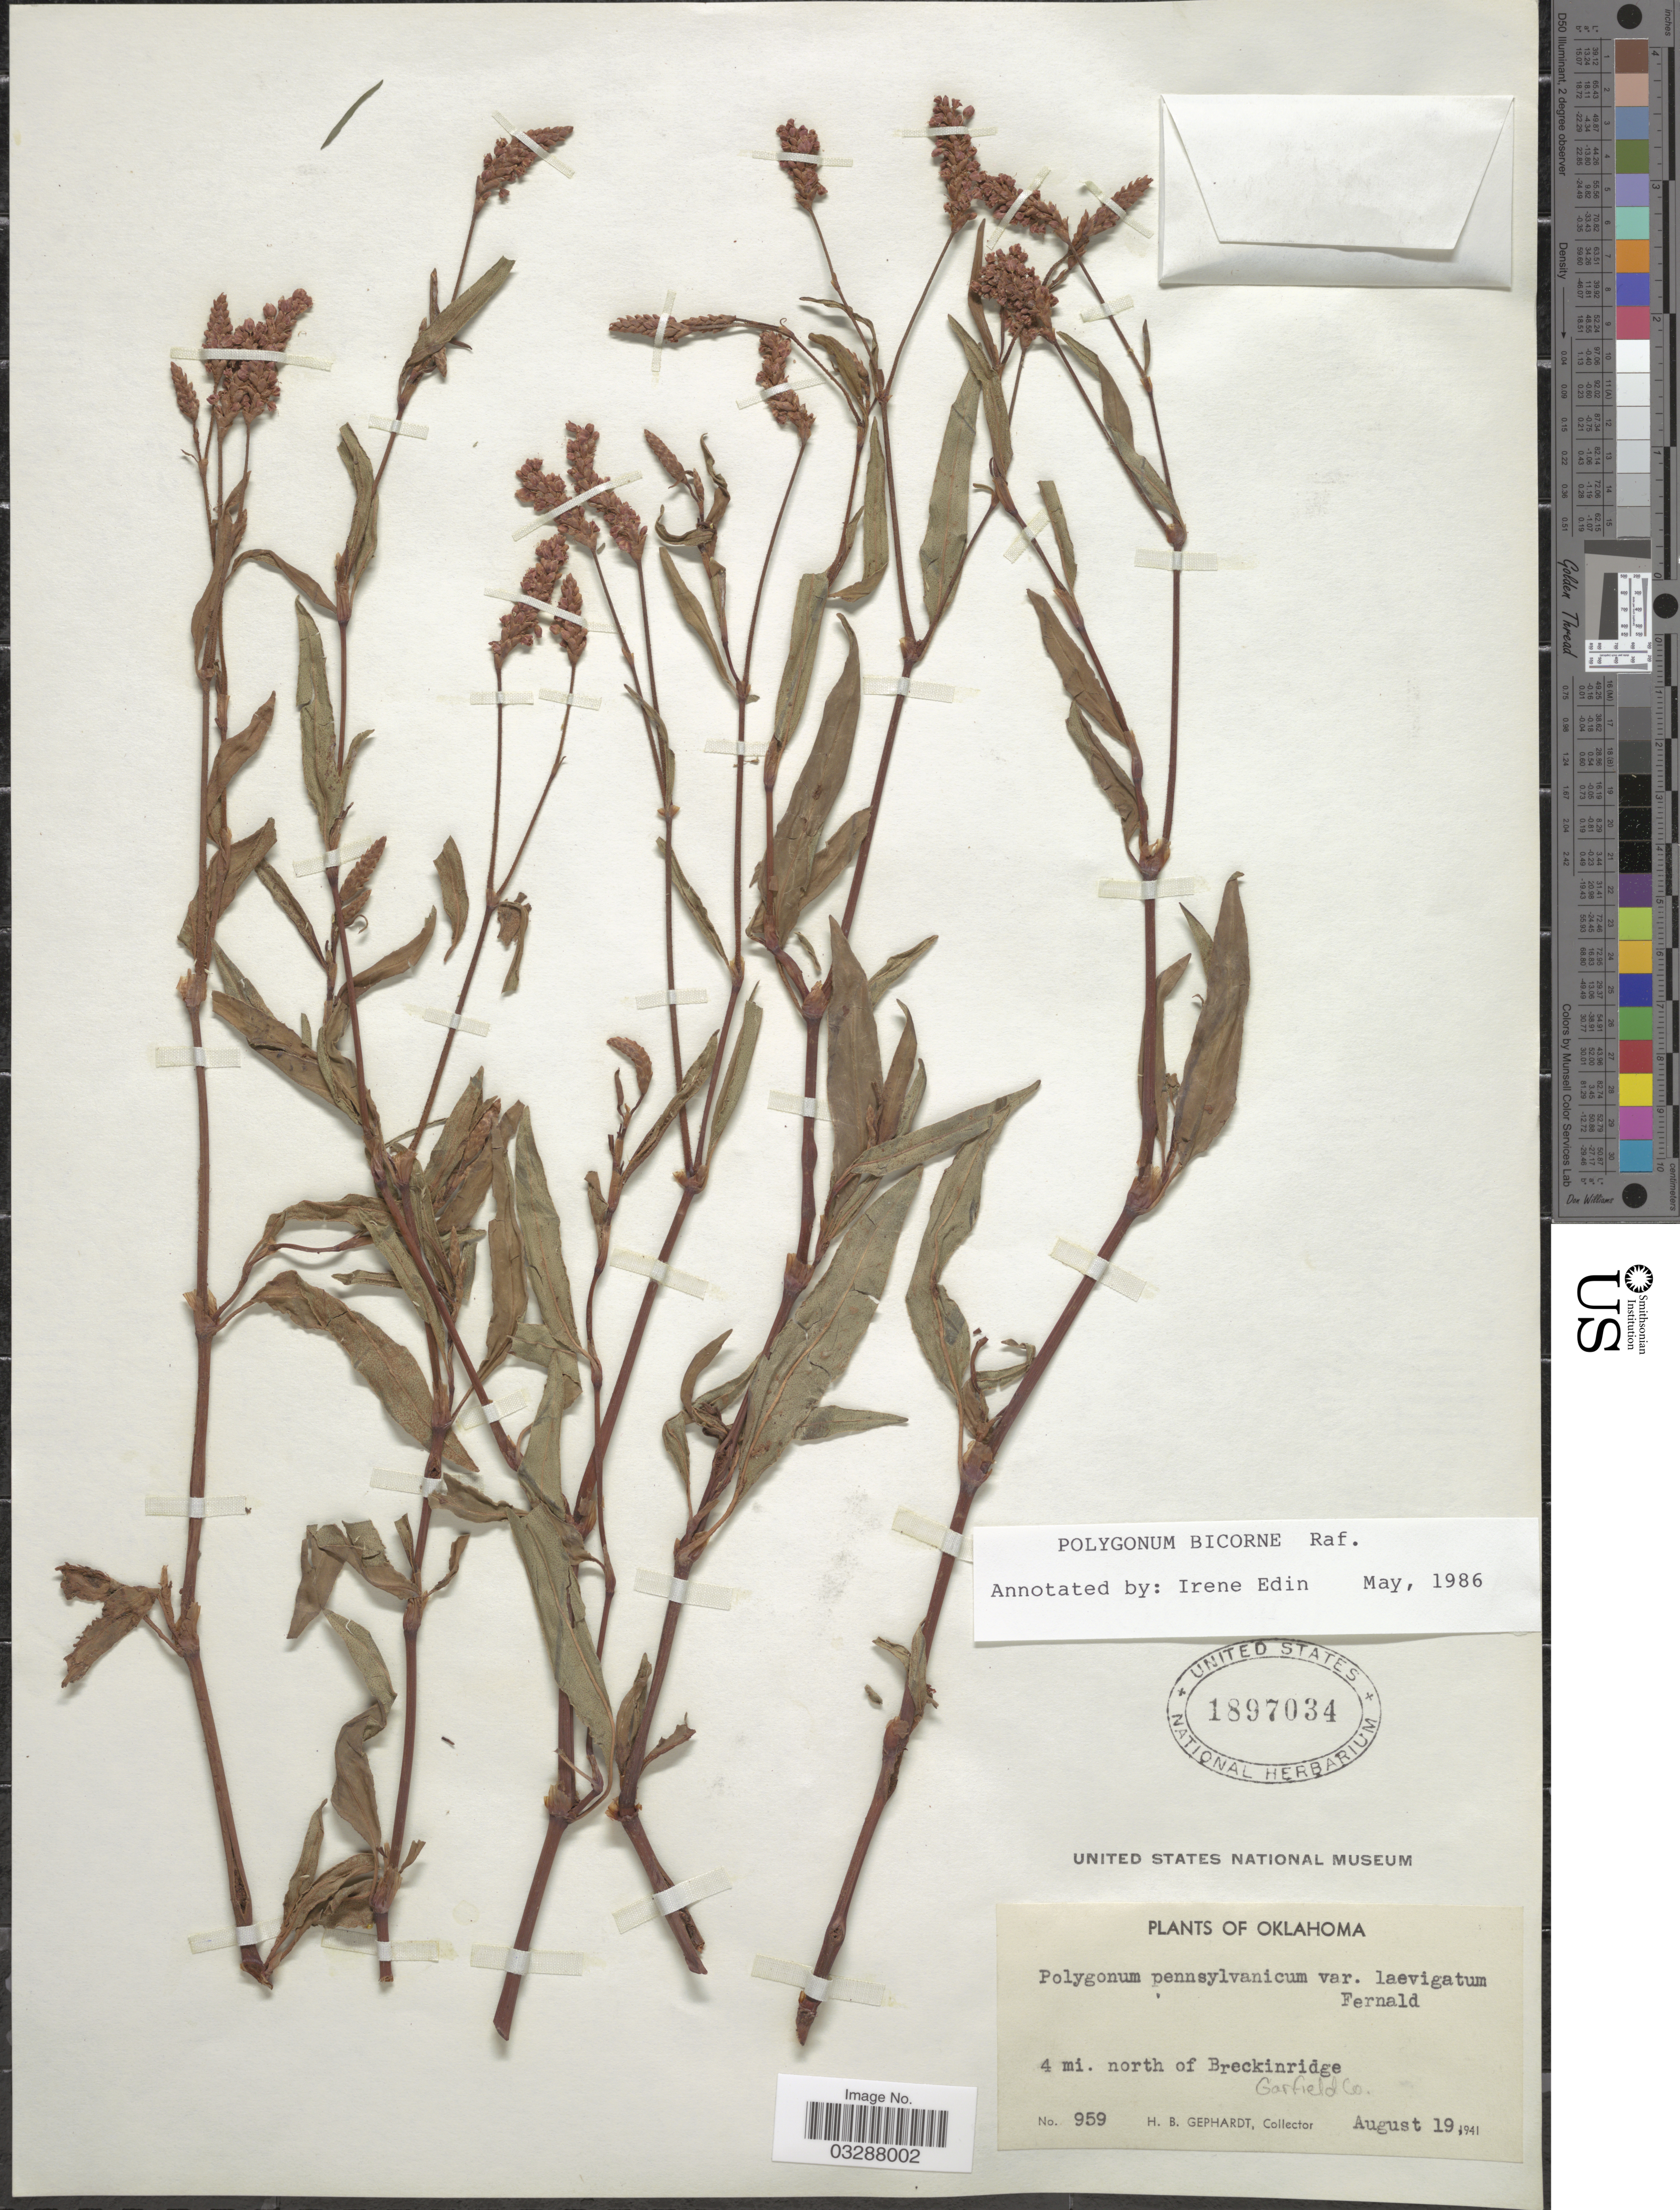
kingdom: Plantae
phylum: Tracheophyta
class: Magnoliopsida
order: Caryophyllales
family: Polygonaceae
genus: Persicaria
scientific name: Persicaria bicornis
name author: (Raf.) Nieuwl.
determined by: Atha, D. E.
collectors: H. Gephardt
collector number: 959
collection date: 1941-08-19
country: United States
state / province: Oklahoma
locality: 4 mi. north of Breckinridge, Garfield Co.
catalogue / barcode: US 1897034